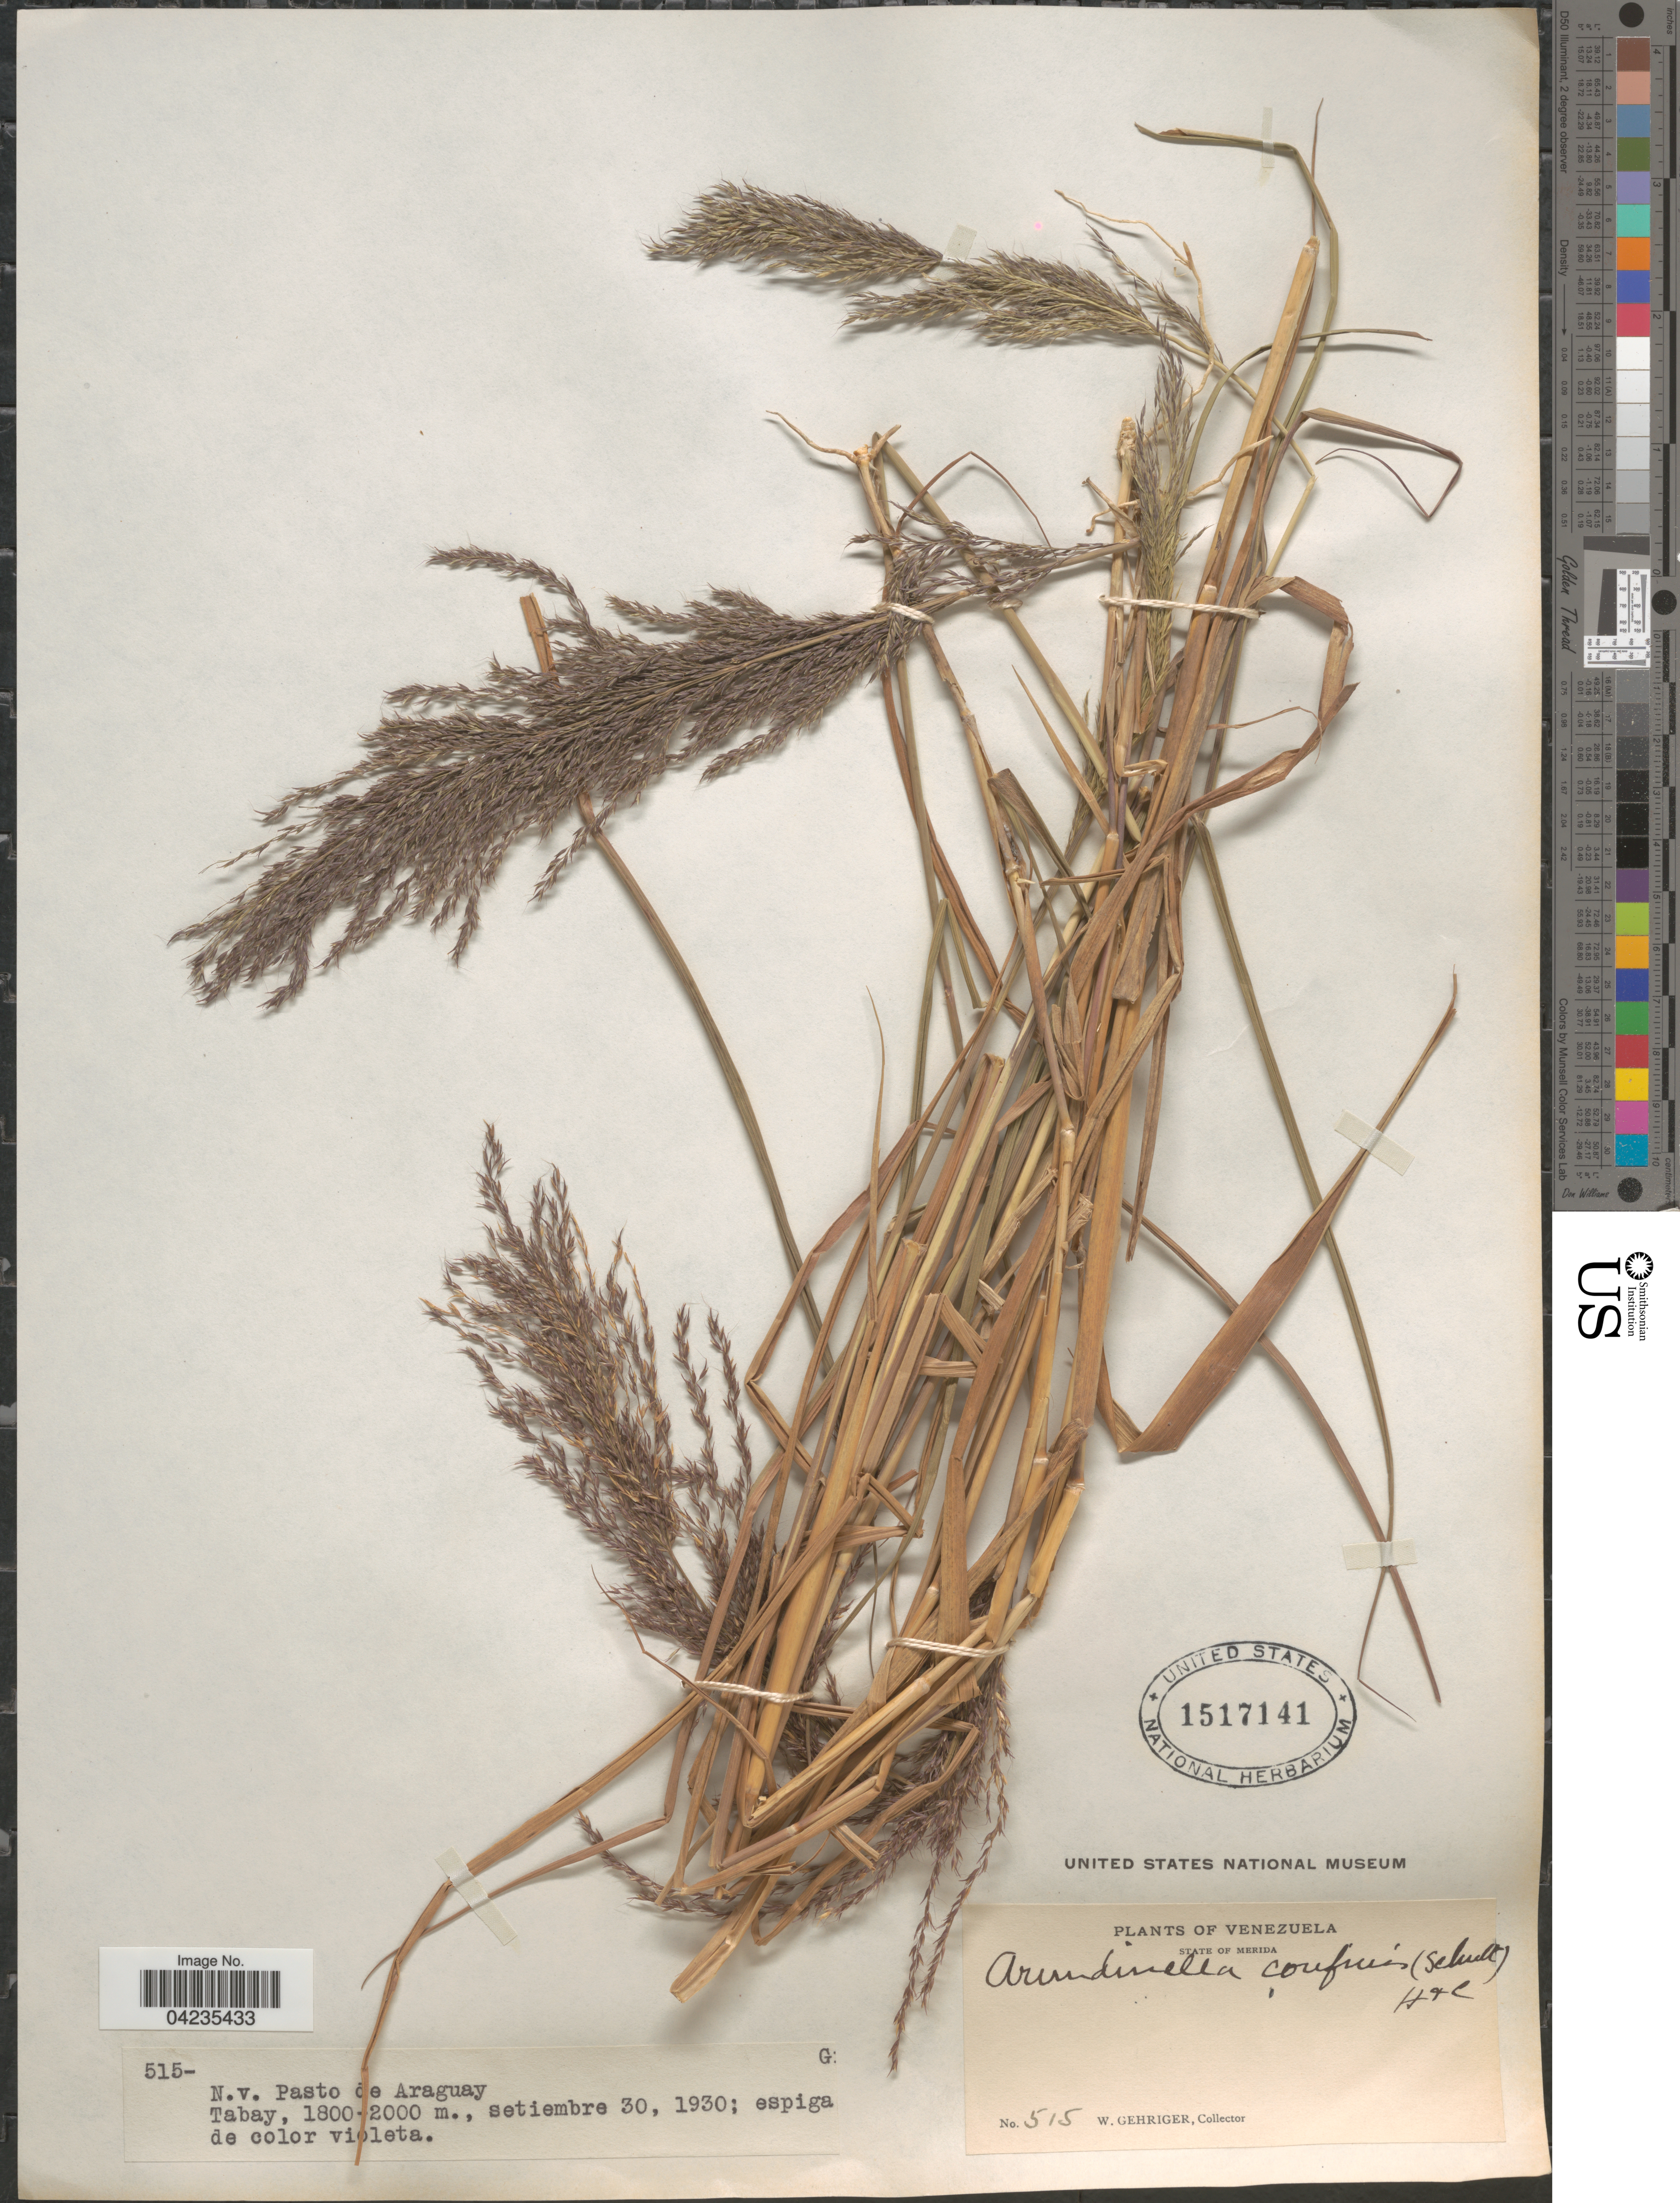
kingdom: Plantae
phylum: Tracheophyta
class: Liliopsida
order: Poales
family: Poaceae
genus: Arundinella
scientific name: Arundinella hispida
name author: (Humb. & Bonpl. ex Willd.) Kuntze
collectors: W. Gehriger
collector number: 515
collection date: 1930-09-30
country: Venezuela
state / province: Merida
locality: Pasto de Araguay. Tabay.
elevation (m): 1800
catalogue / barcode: US 1517141